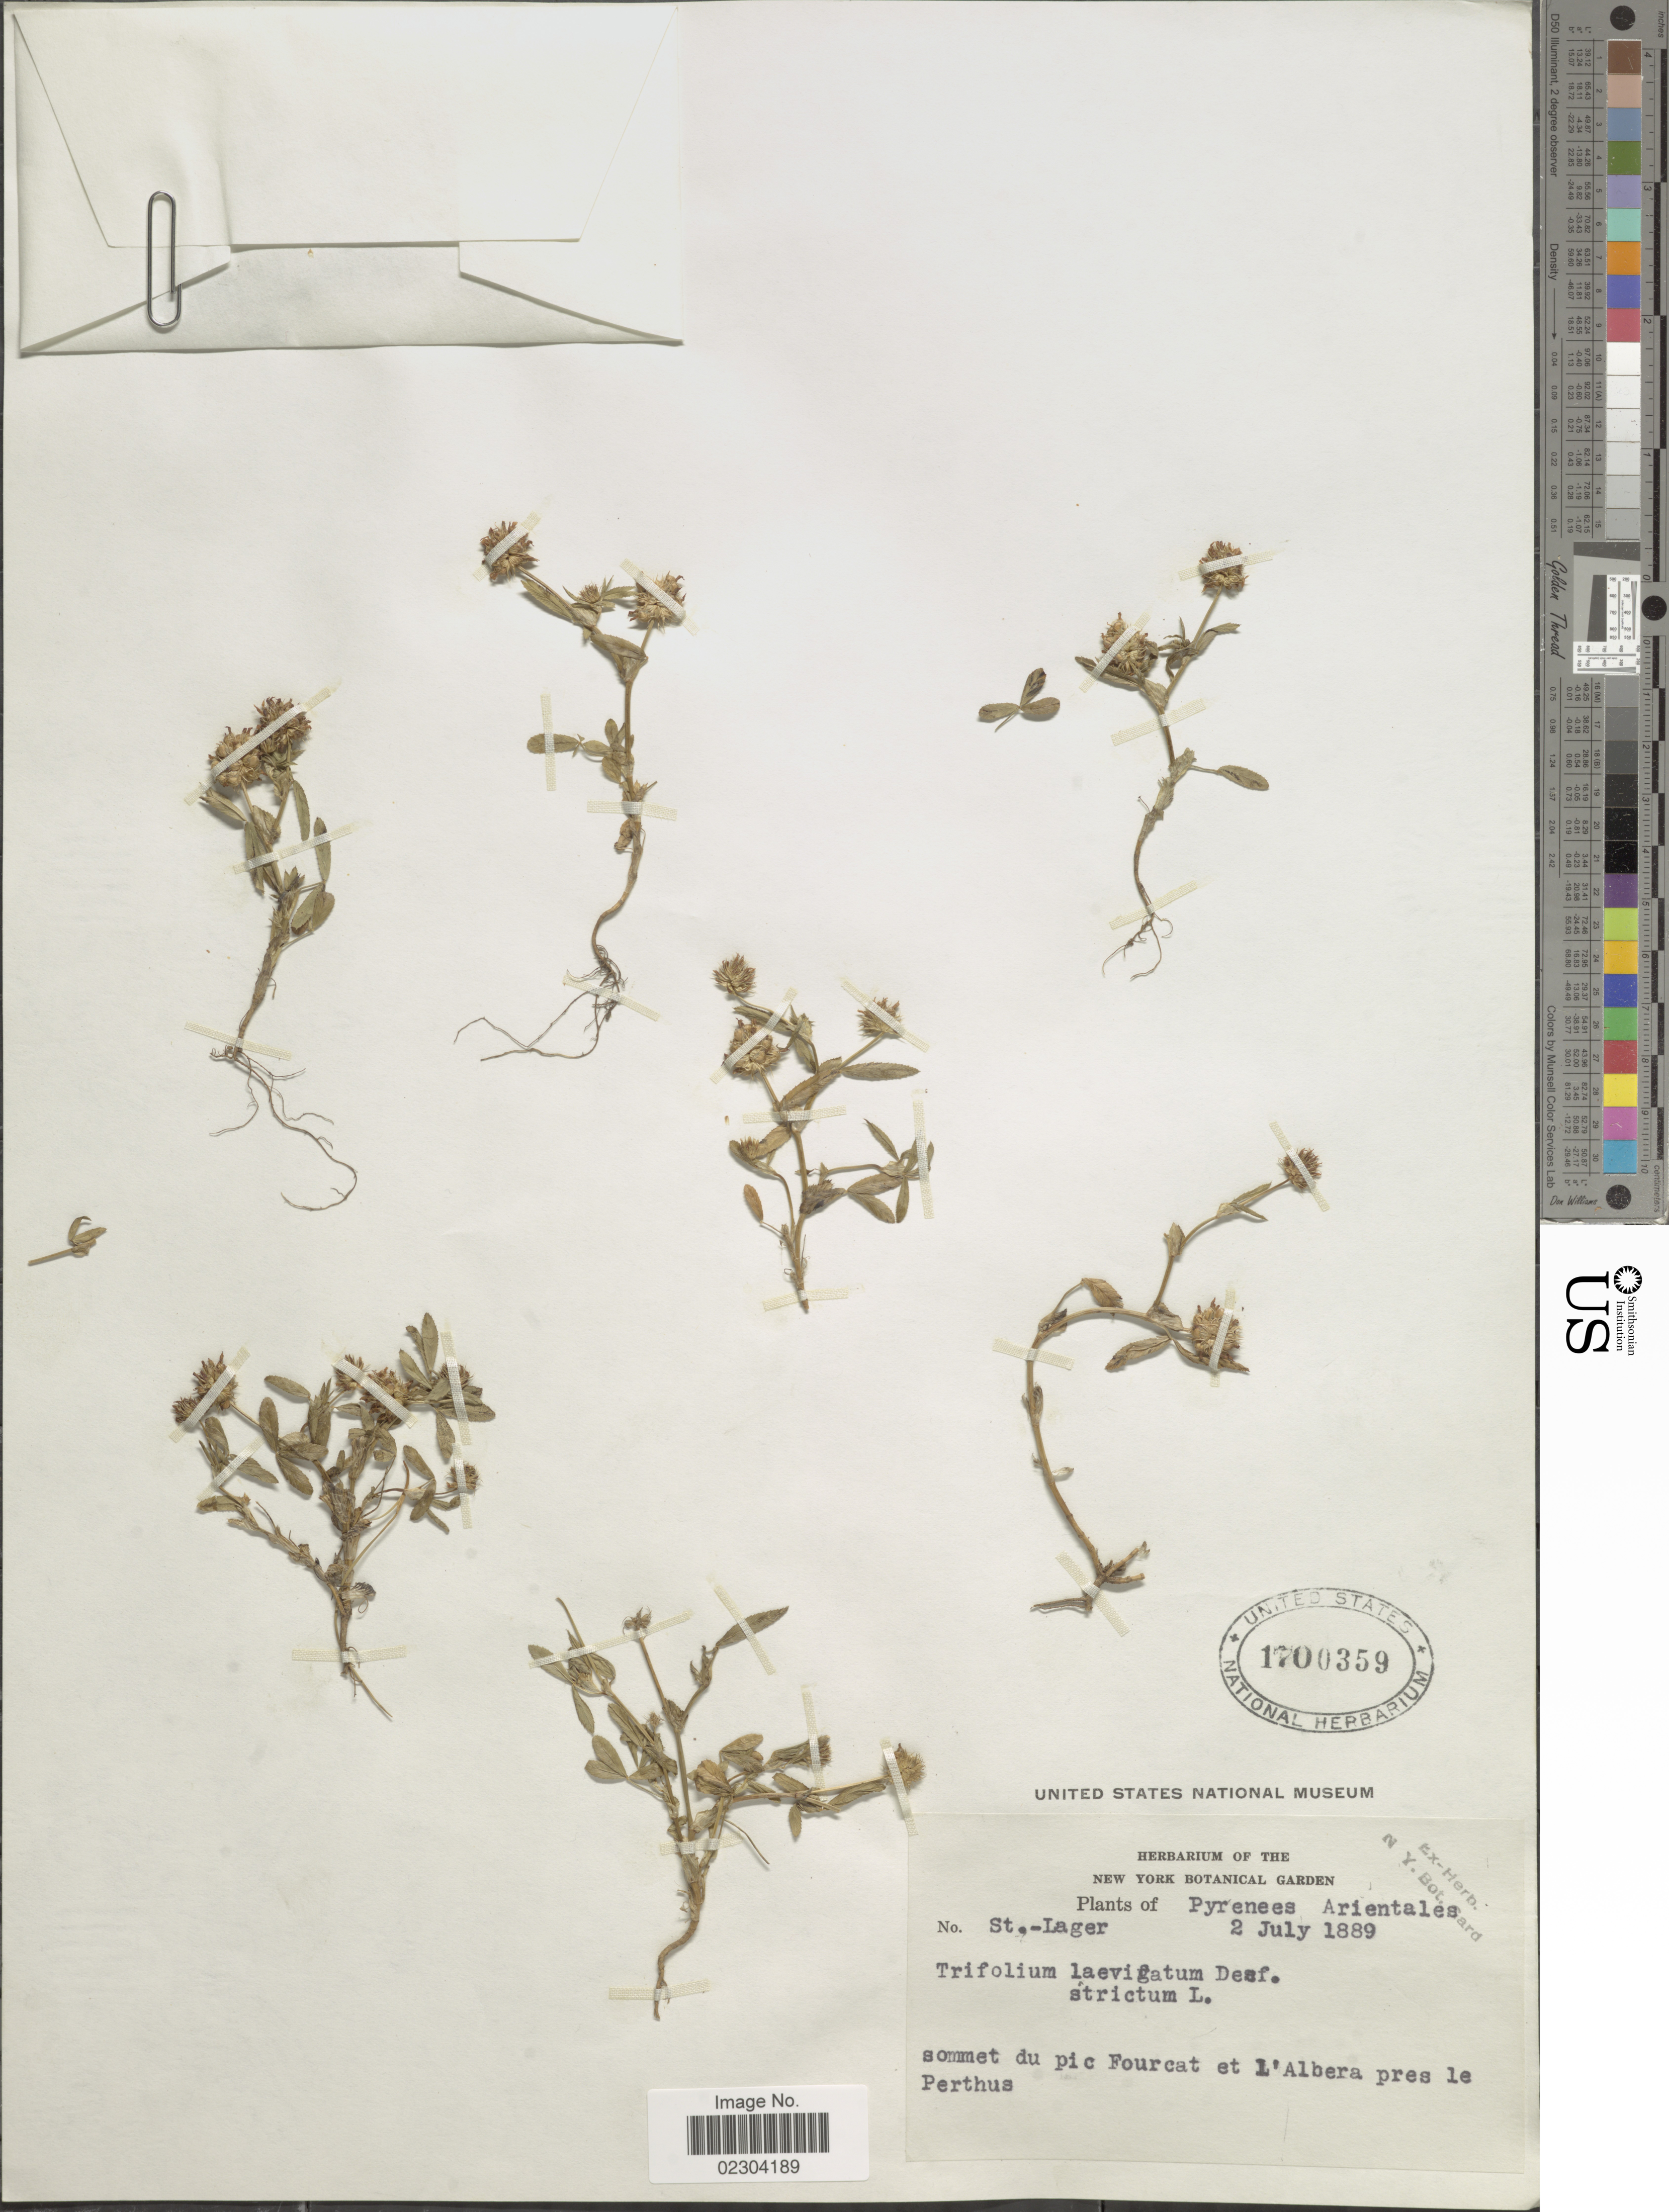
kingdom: Plantae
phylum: Tracheophyta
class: Magnoliopsida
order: Fabales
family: Fabaceae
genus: Trifolium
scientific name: Trifolium laevigatum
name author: Poir.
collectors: -. St. Lager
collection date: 1889-07-02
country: France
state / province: Occitanie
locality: Pyrenees Arientales. Sommet du pic Fourcat et L' Albera pres le Perthus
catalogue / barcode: US 1700359